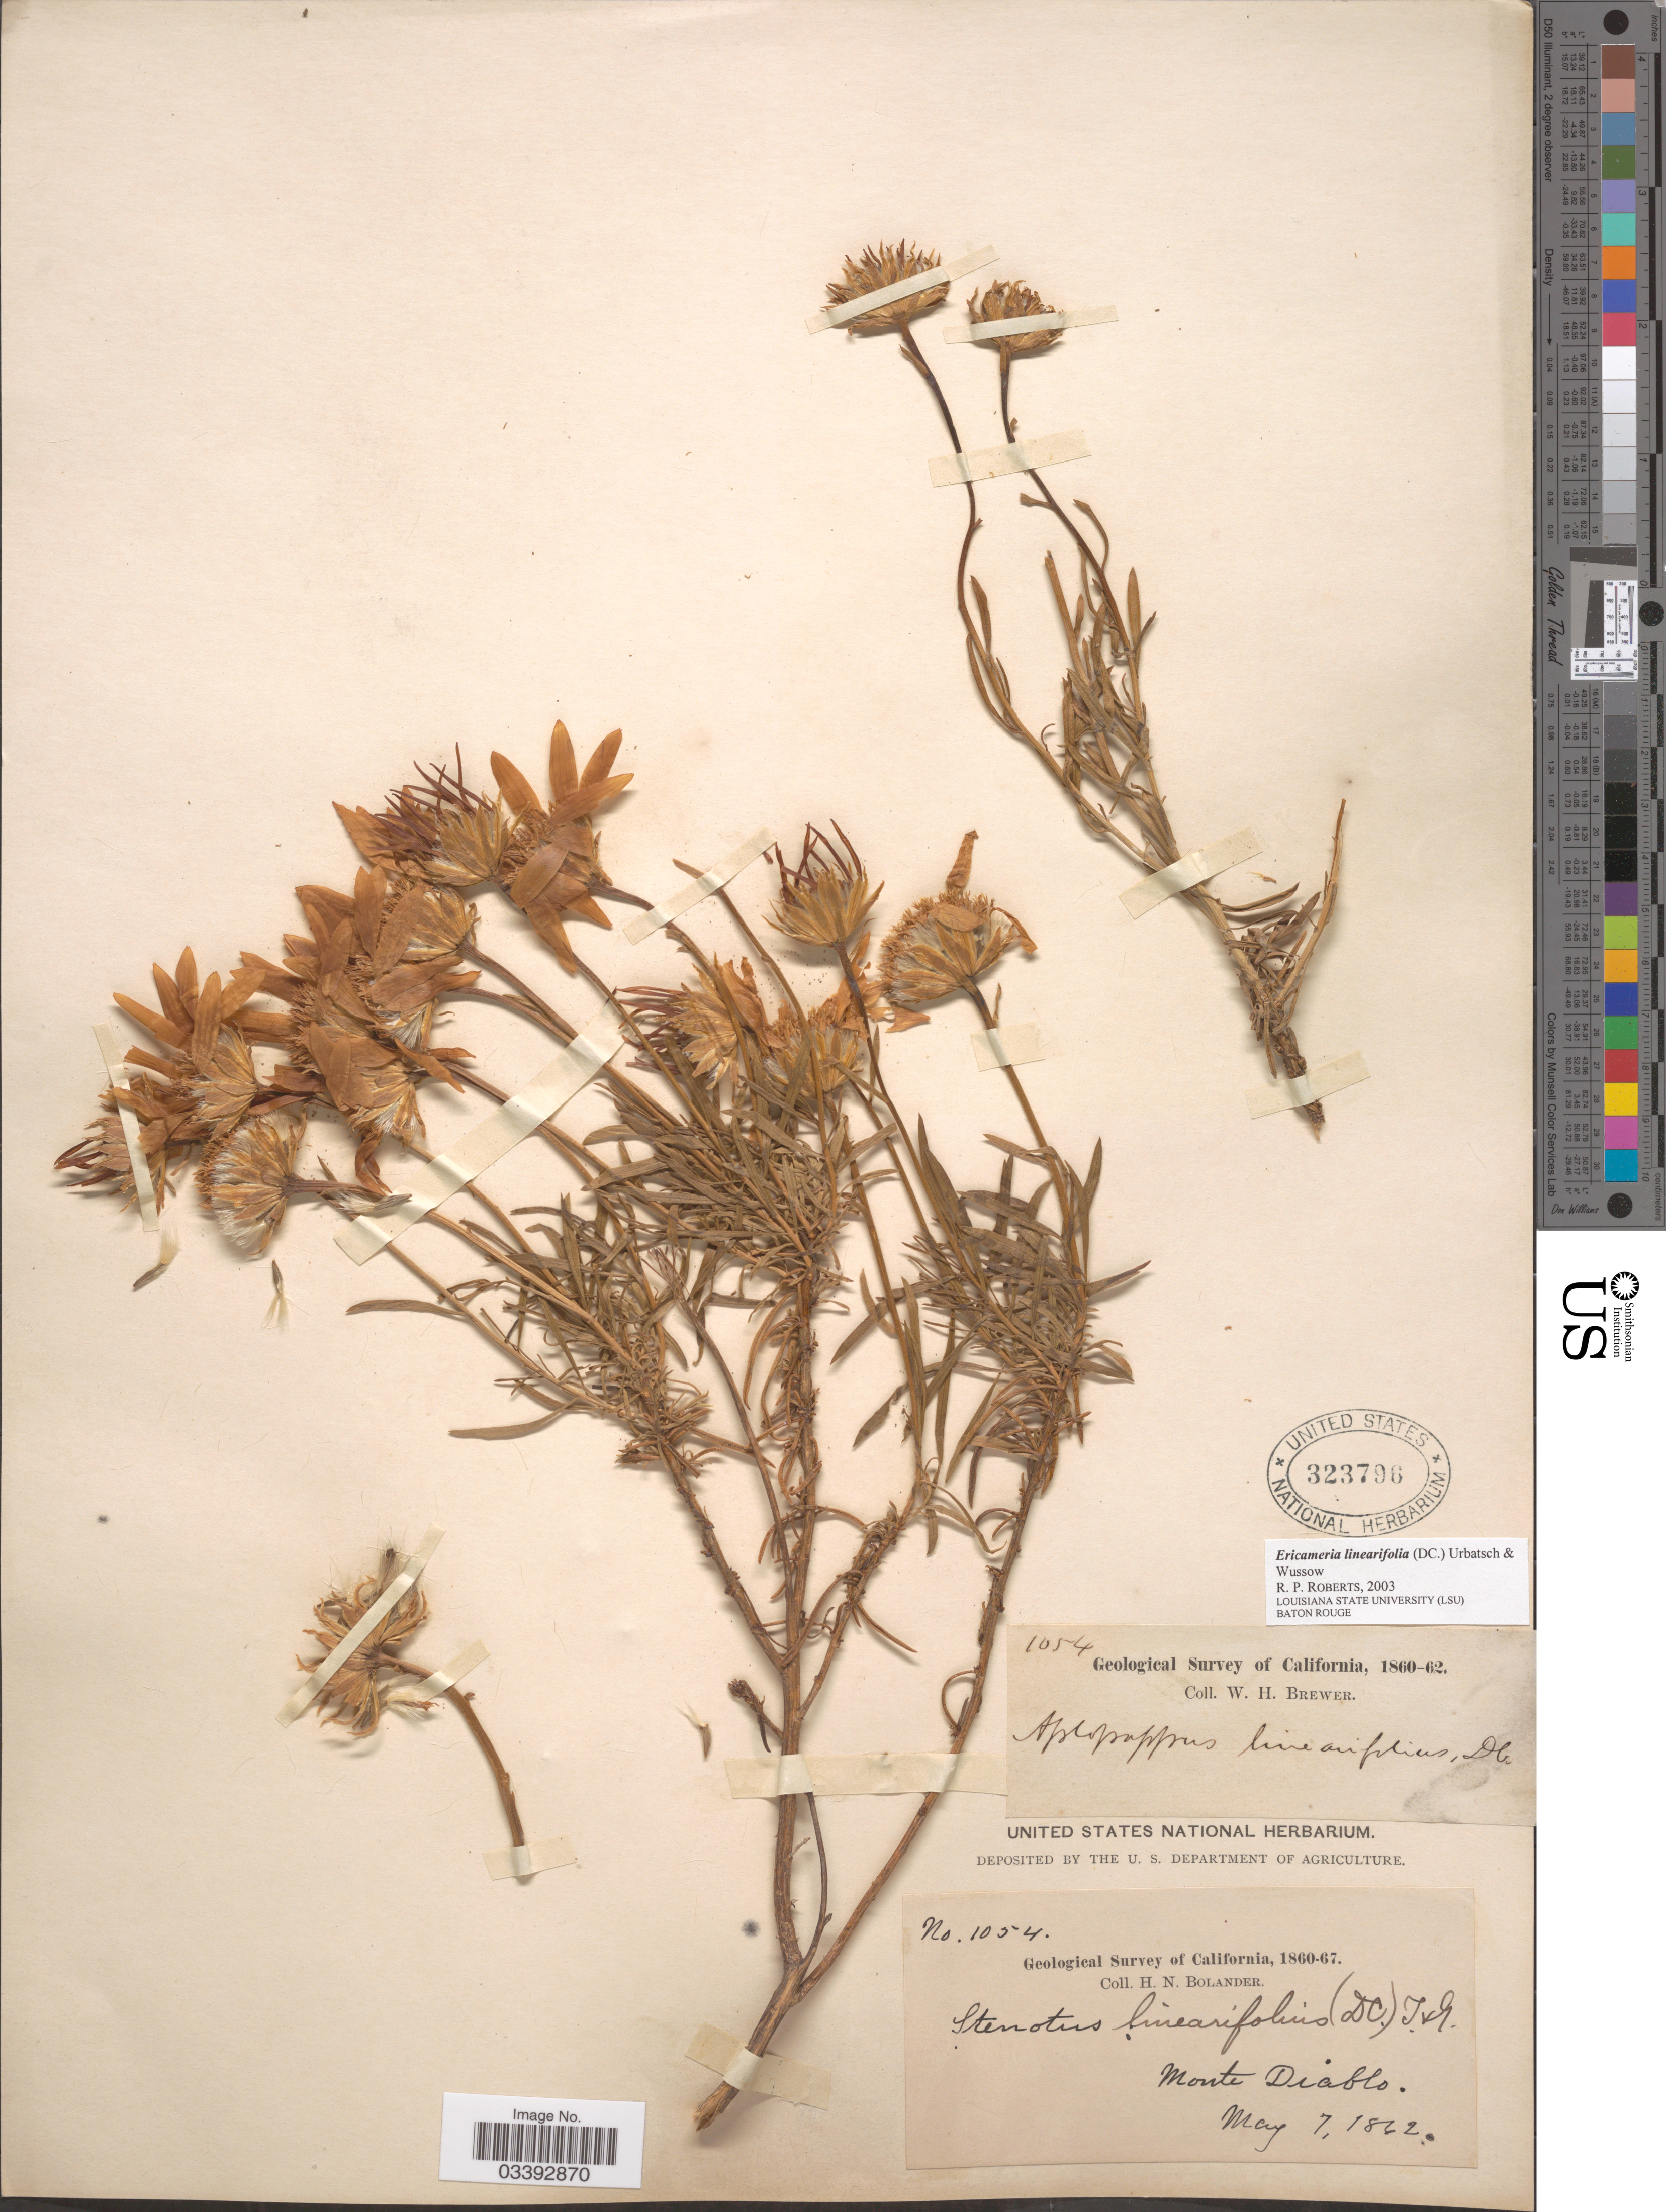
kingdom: Plantae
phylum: Tracheophyta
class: Magnoliopsida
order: Asterales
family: Asteraceae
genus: Ericameria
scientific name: Ericameria linearifolia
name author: (DC.) Urbatsch & Wussow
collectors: H. Bolander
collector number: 1054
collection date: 1862-05-07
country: United States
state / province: California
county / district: Contra Costa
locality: Monte Diablo.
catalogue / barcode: US 323796